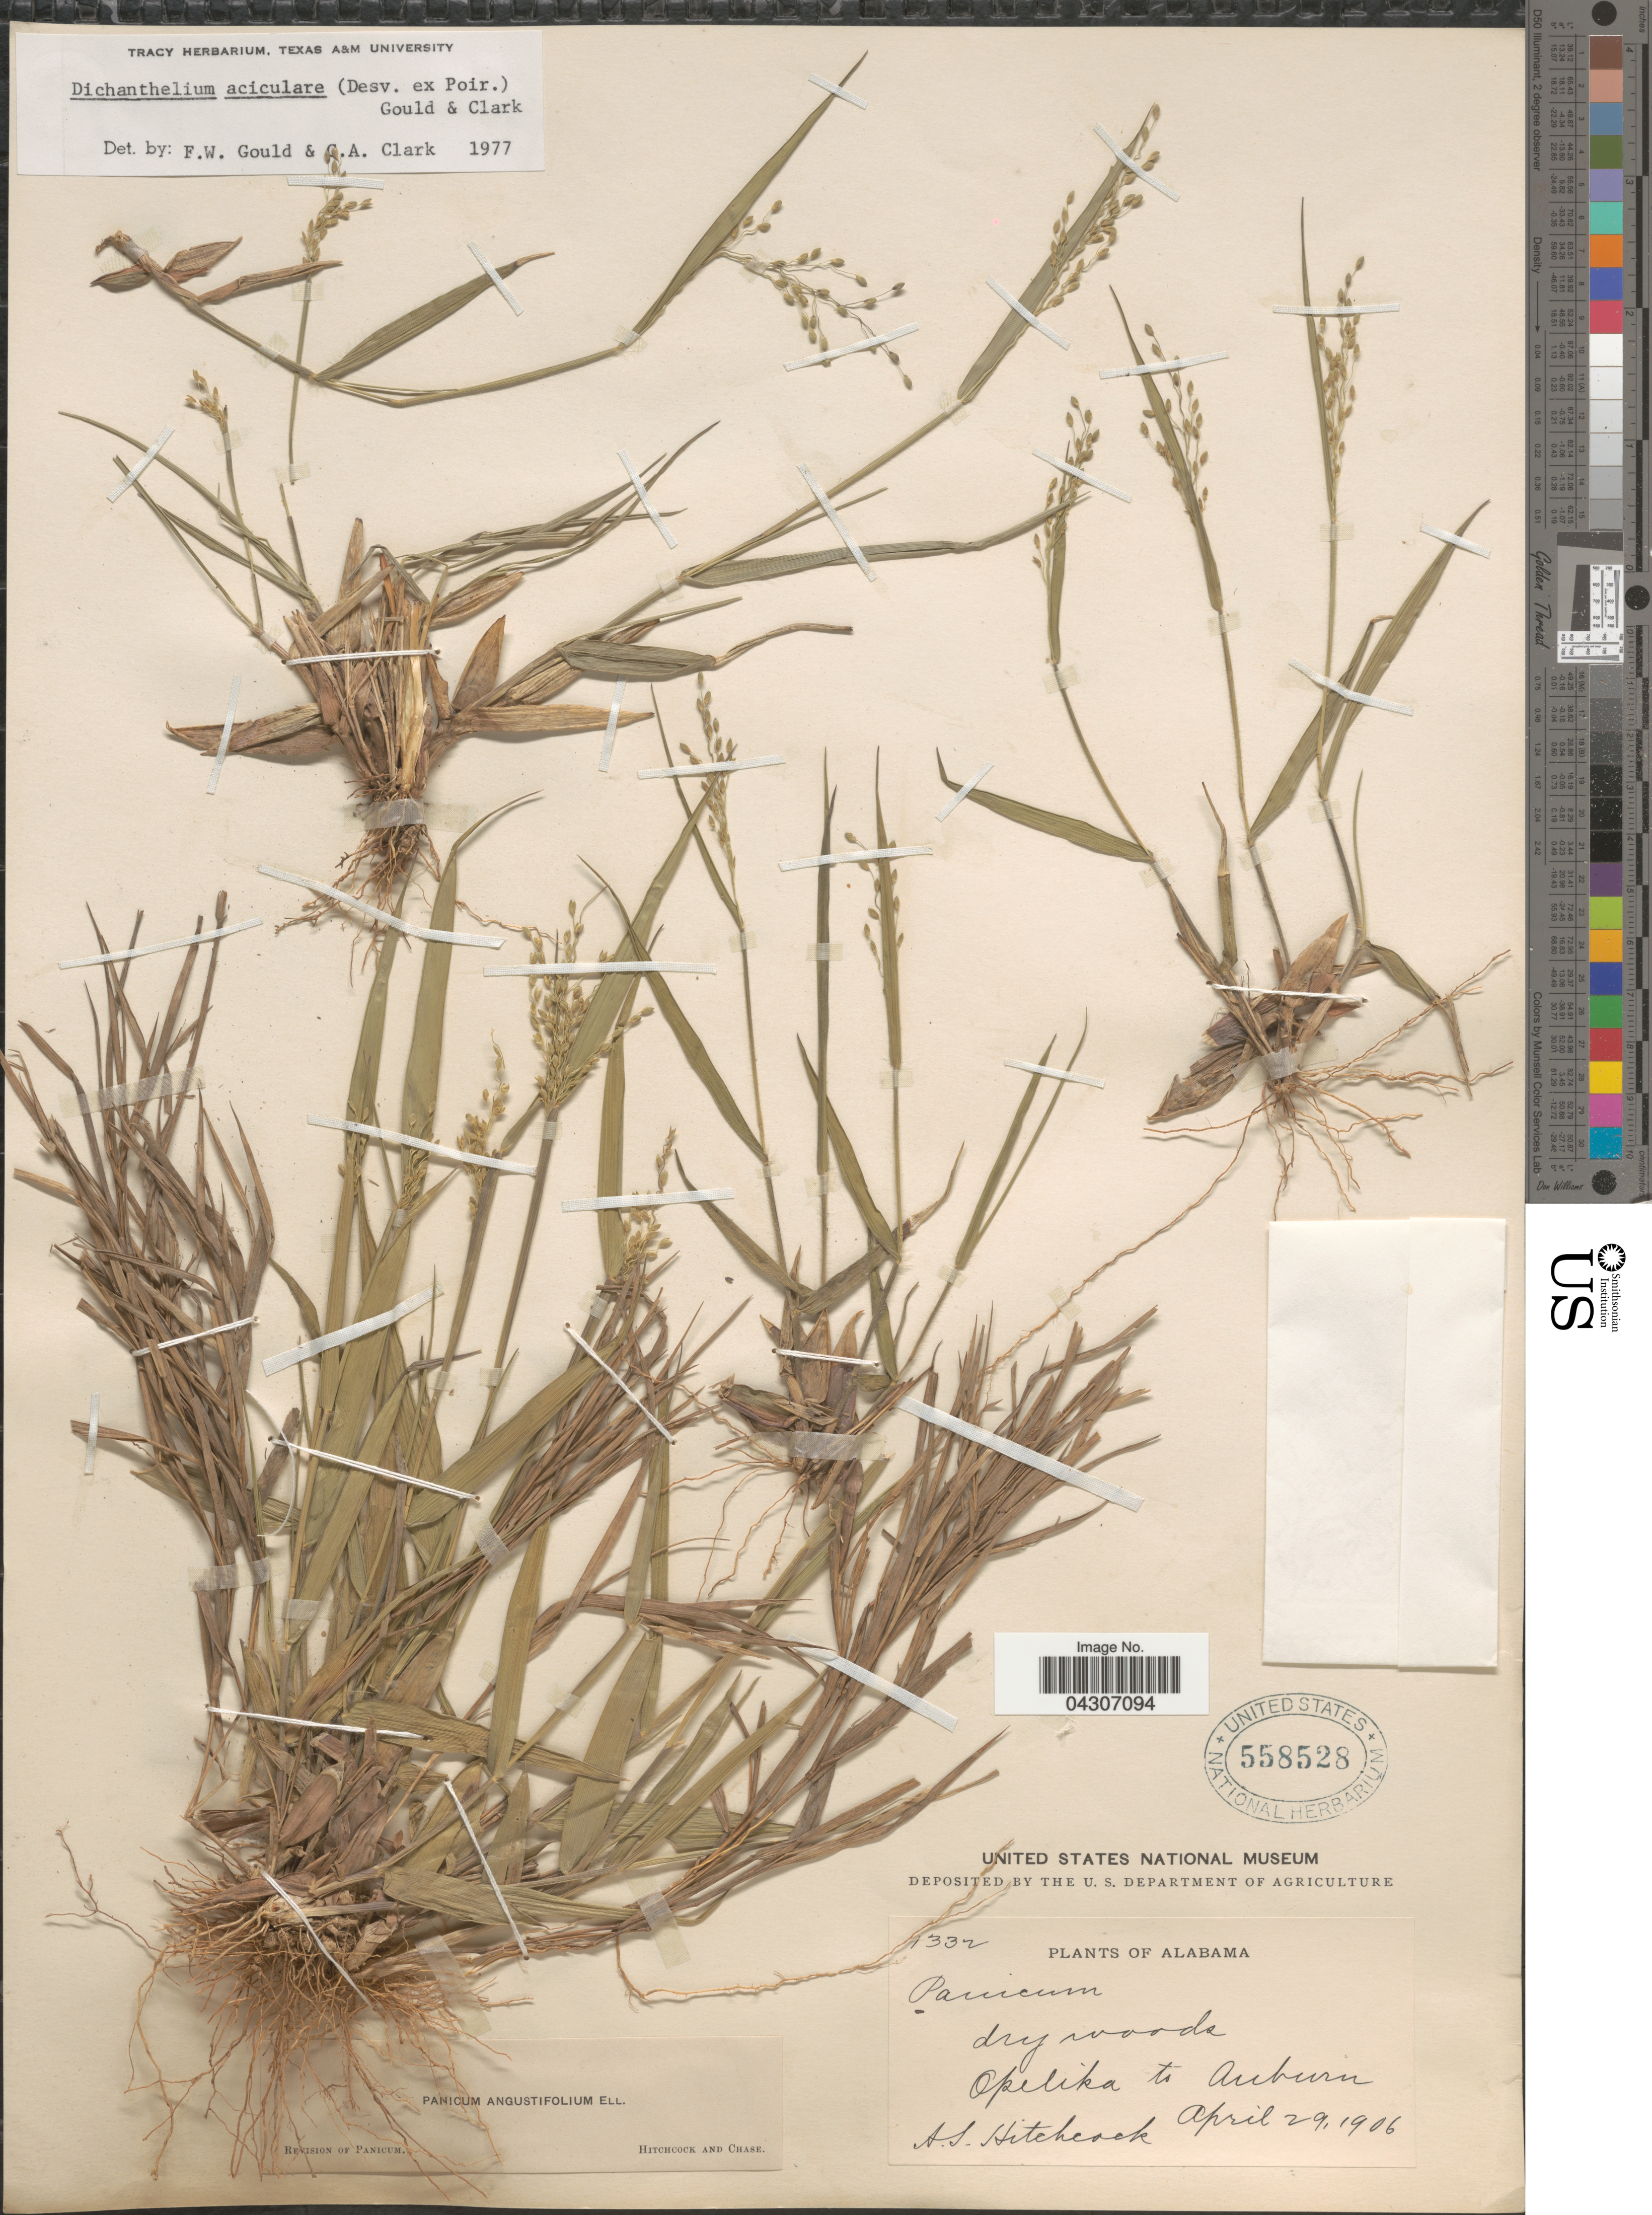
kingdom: Plantae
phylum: Tracheophyta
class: Liliopsida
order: Poales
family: Poaceae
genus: Dichanthelium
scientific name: Dichanthelium aciculare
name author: (Desv. ex Poir.) Gould & C.A. Clark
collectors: A. S. Hitchcock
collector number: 1332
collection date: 1906-04-29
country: United States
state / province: Alabama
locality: Dry woods. Opelika to Auburn.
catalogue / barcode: US 558528